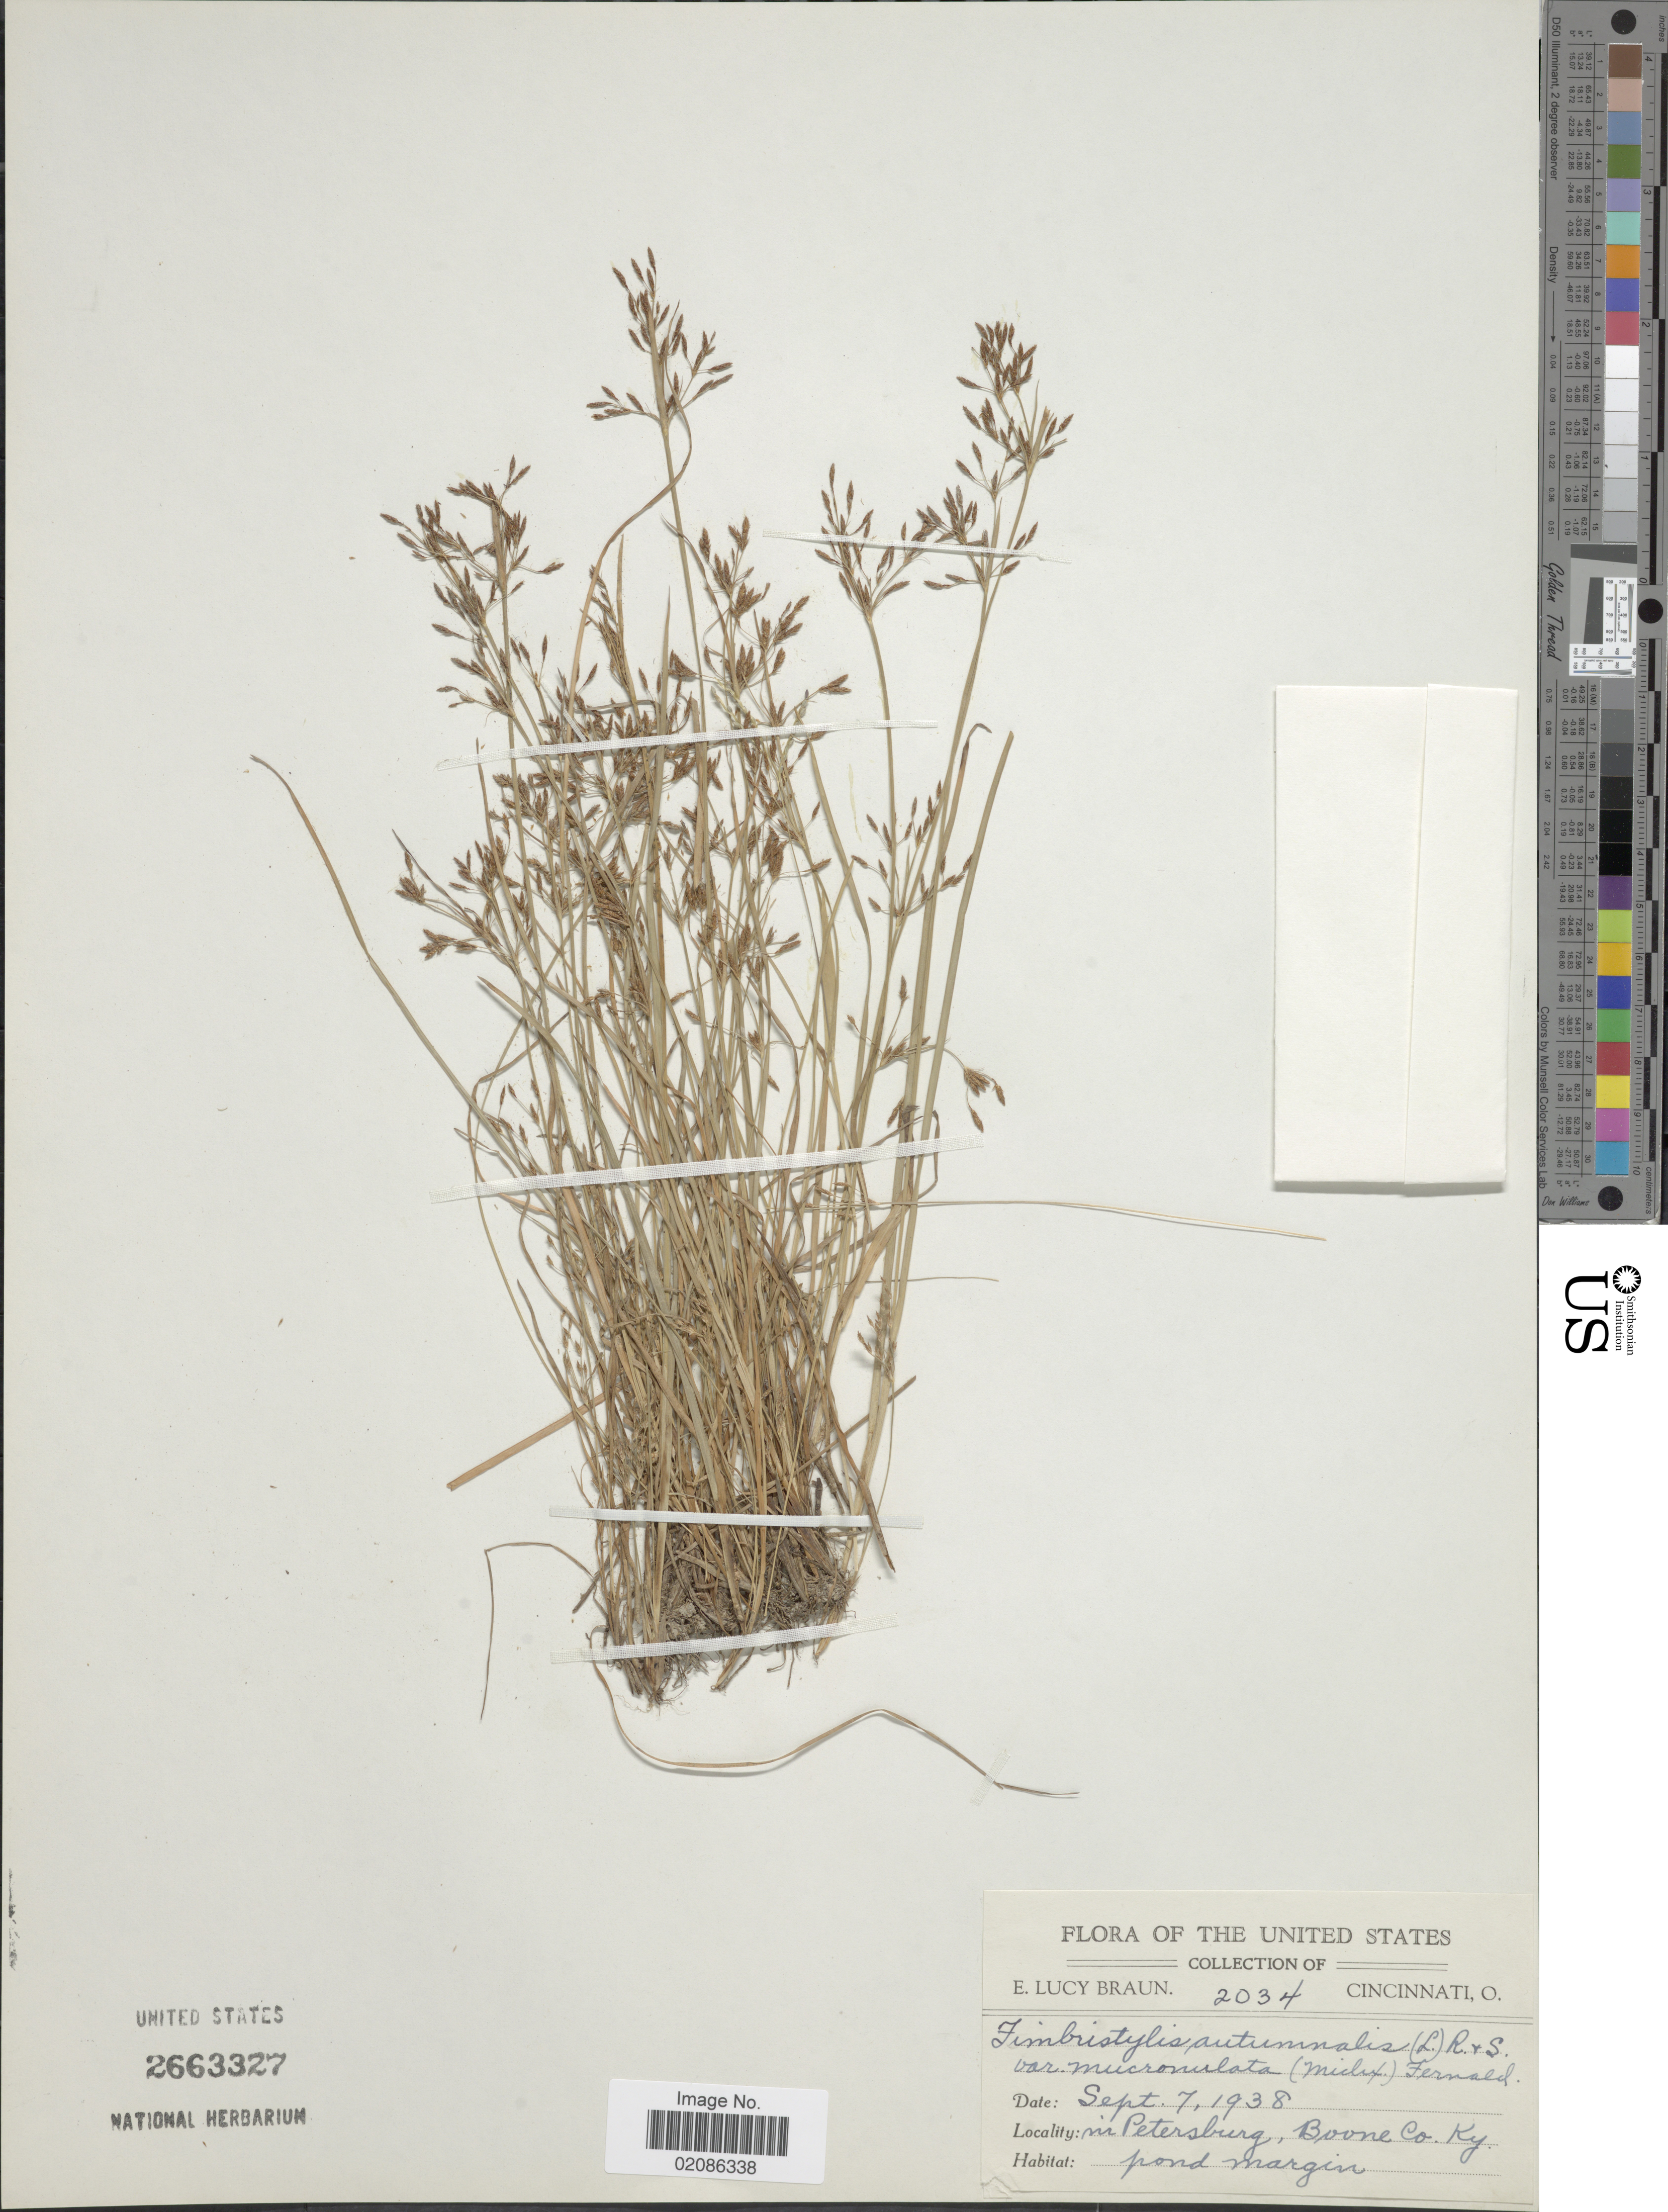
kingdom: Plantae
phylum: Tracheophyta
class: Liliopsida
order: Poales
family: Cyperaceae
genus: Fimbristylis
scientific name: Fimbristylis autumnalis (L.) Roem. & Schult.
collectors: E. L. Braun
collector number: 2034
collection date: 1938-09-07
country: United States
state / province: Kentucky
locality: In Petersburg, Boone Co. pond Margin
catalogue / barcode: US 2663327